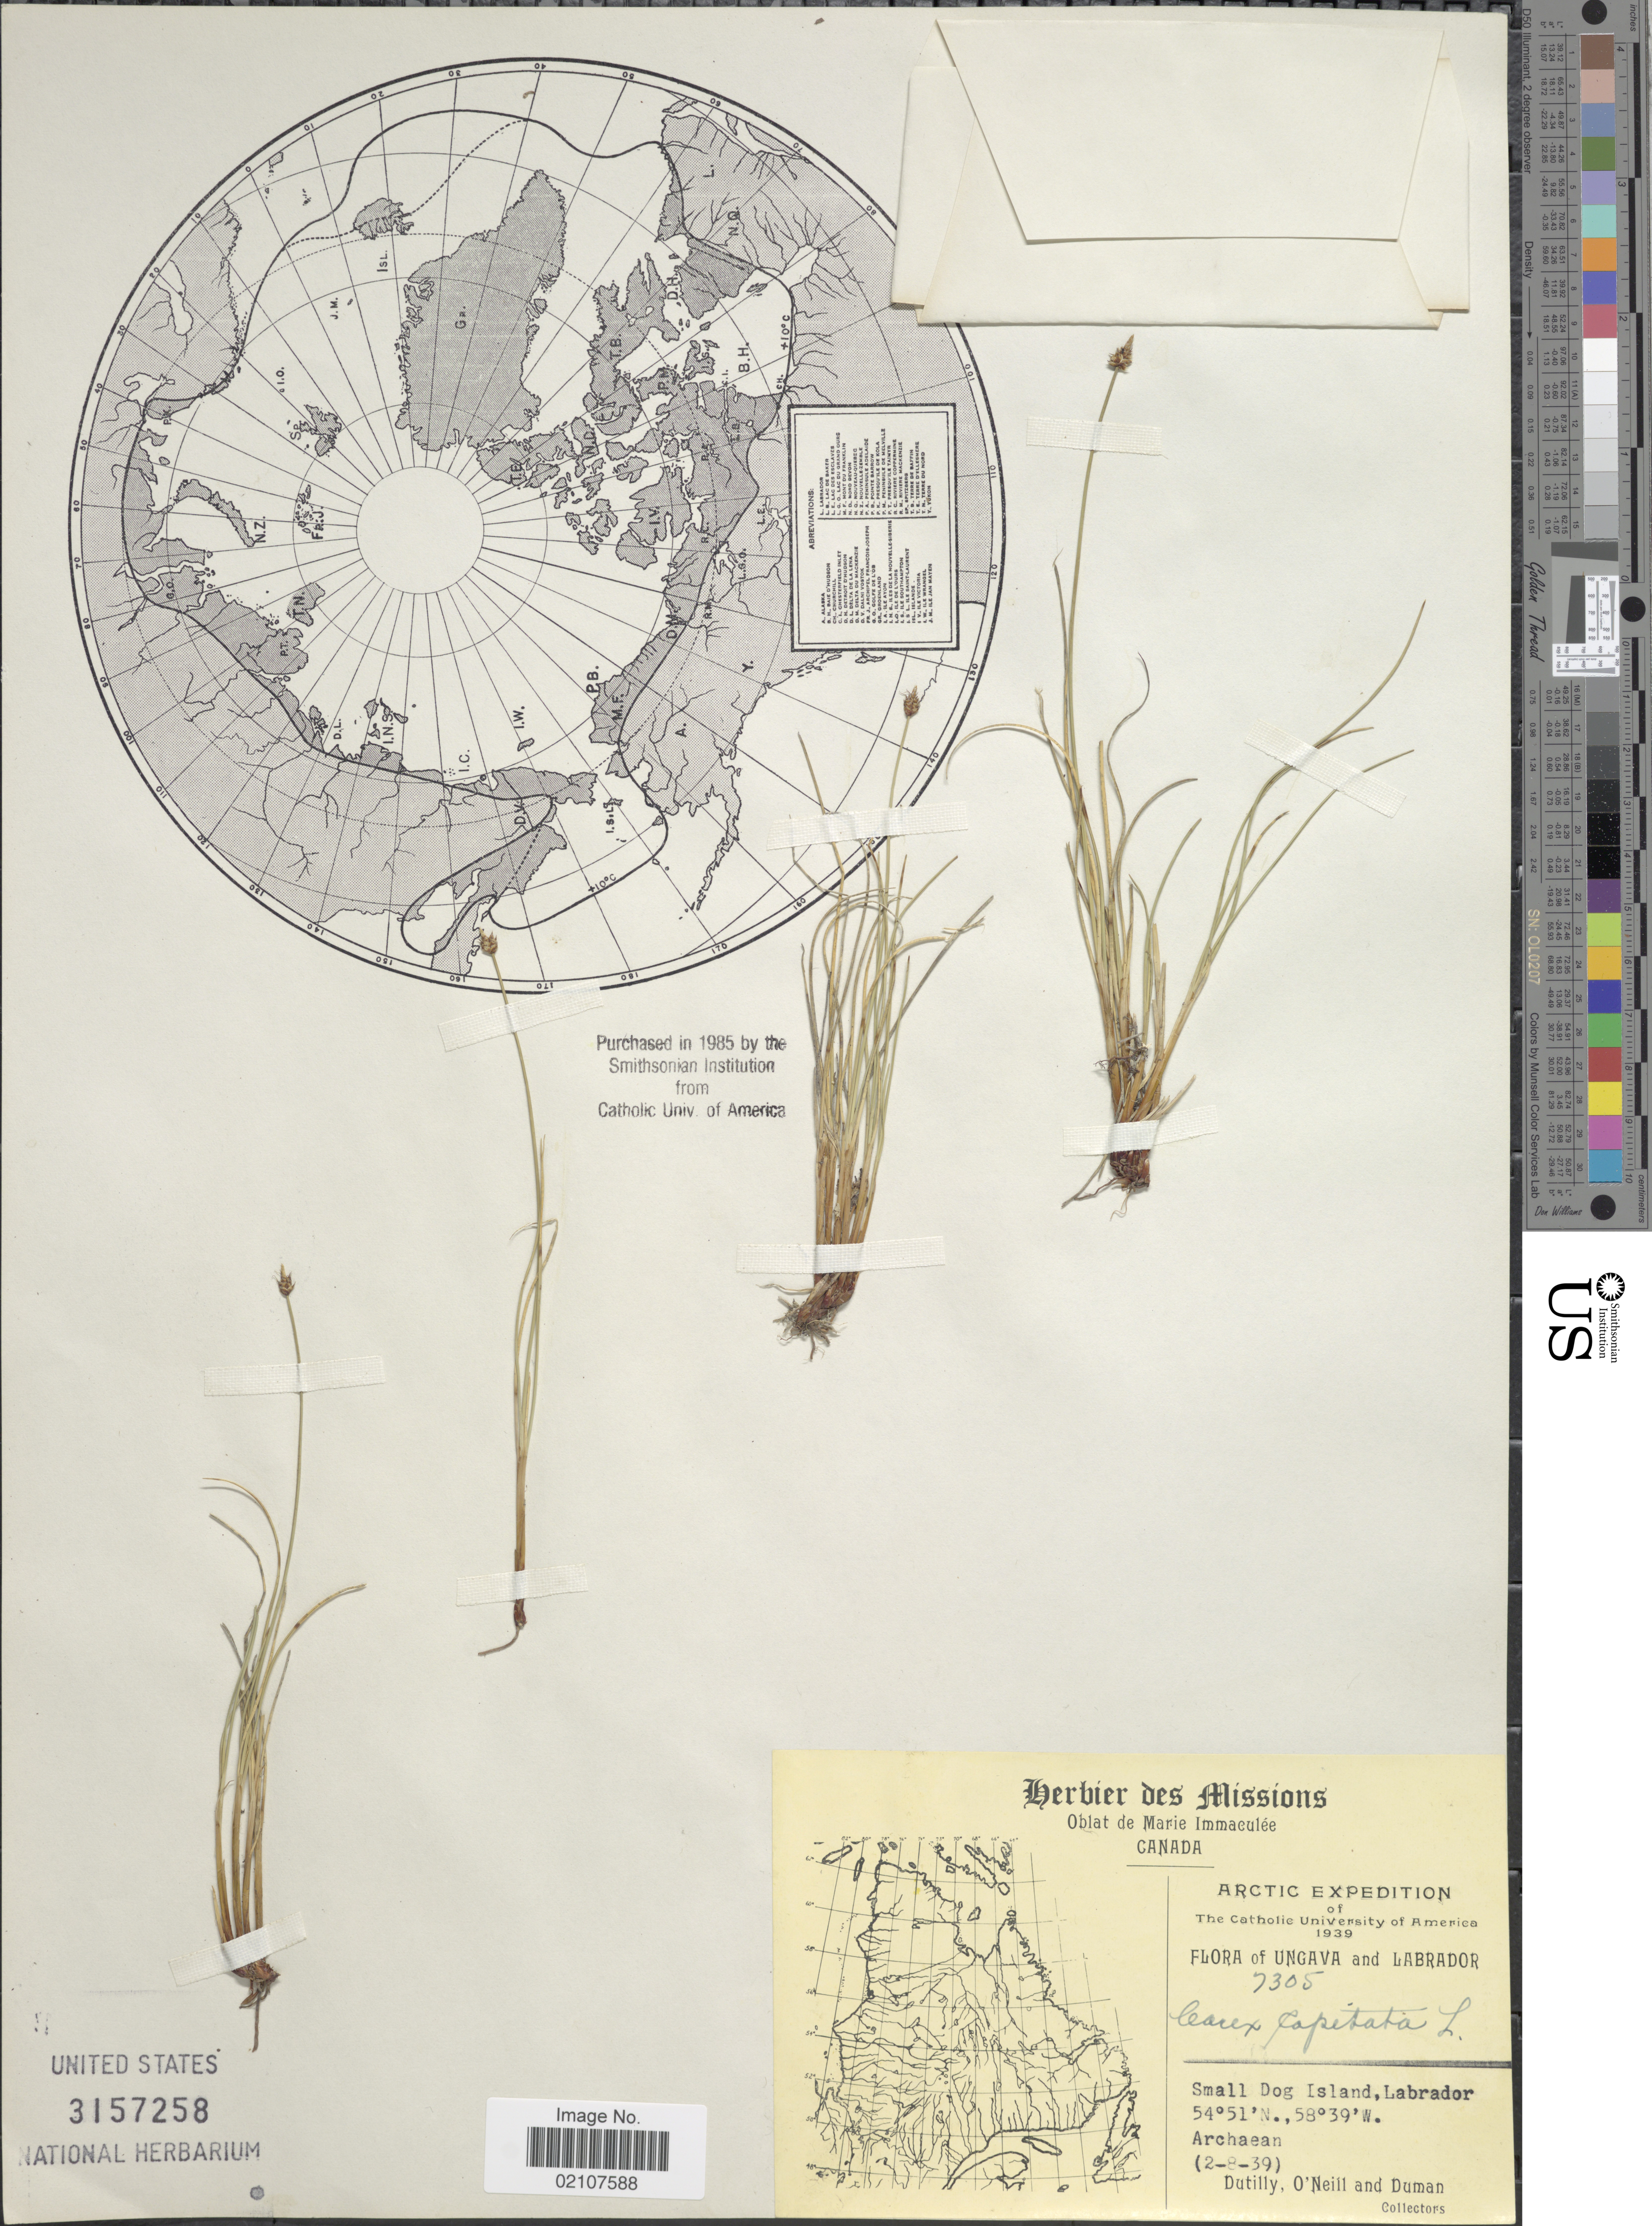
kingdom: Plantae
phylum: Tracheophyta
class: Liliopsida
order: Poales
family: Cyperaceae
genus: Carex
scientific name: Carex capitata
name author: L.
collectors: -. Dutilly, O' Neill & -. Duman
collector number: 7305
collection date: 1939-08-02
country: Canada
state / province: Newfoundland and Labrador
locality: Arctic, Small Dog Island, Labrador. Archaean.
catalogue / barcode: US 3157258